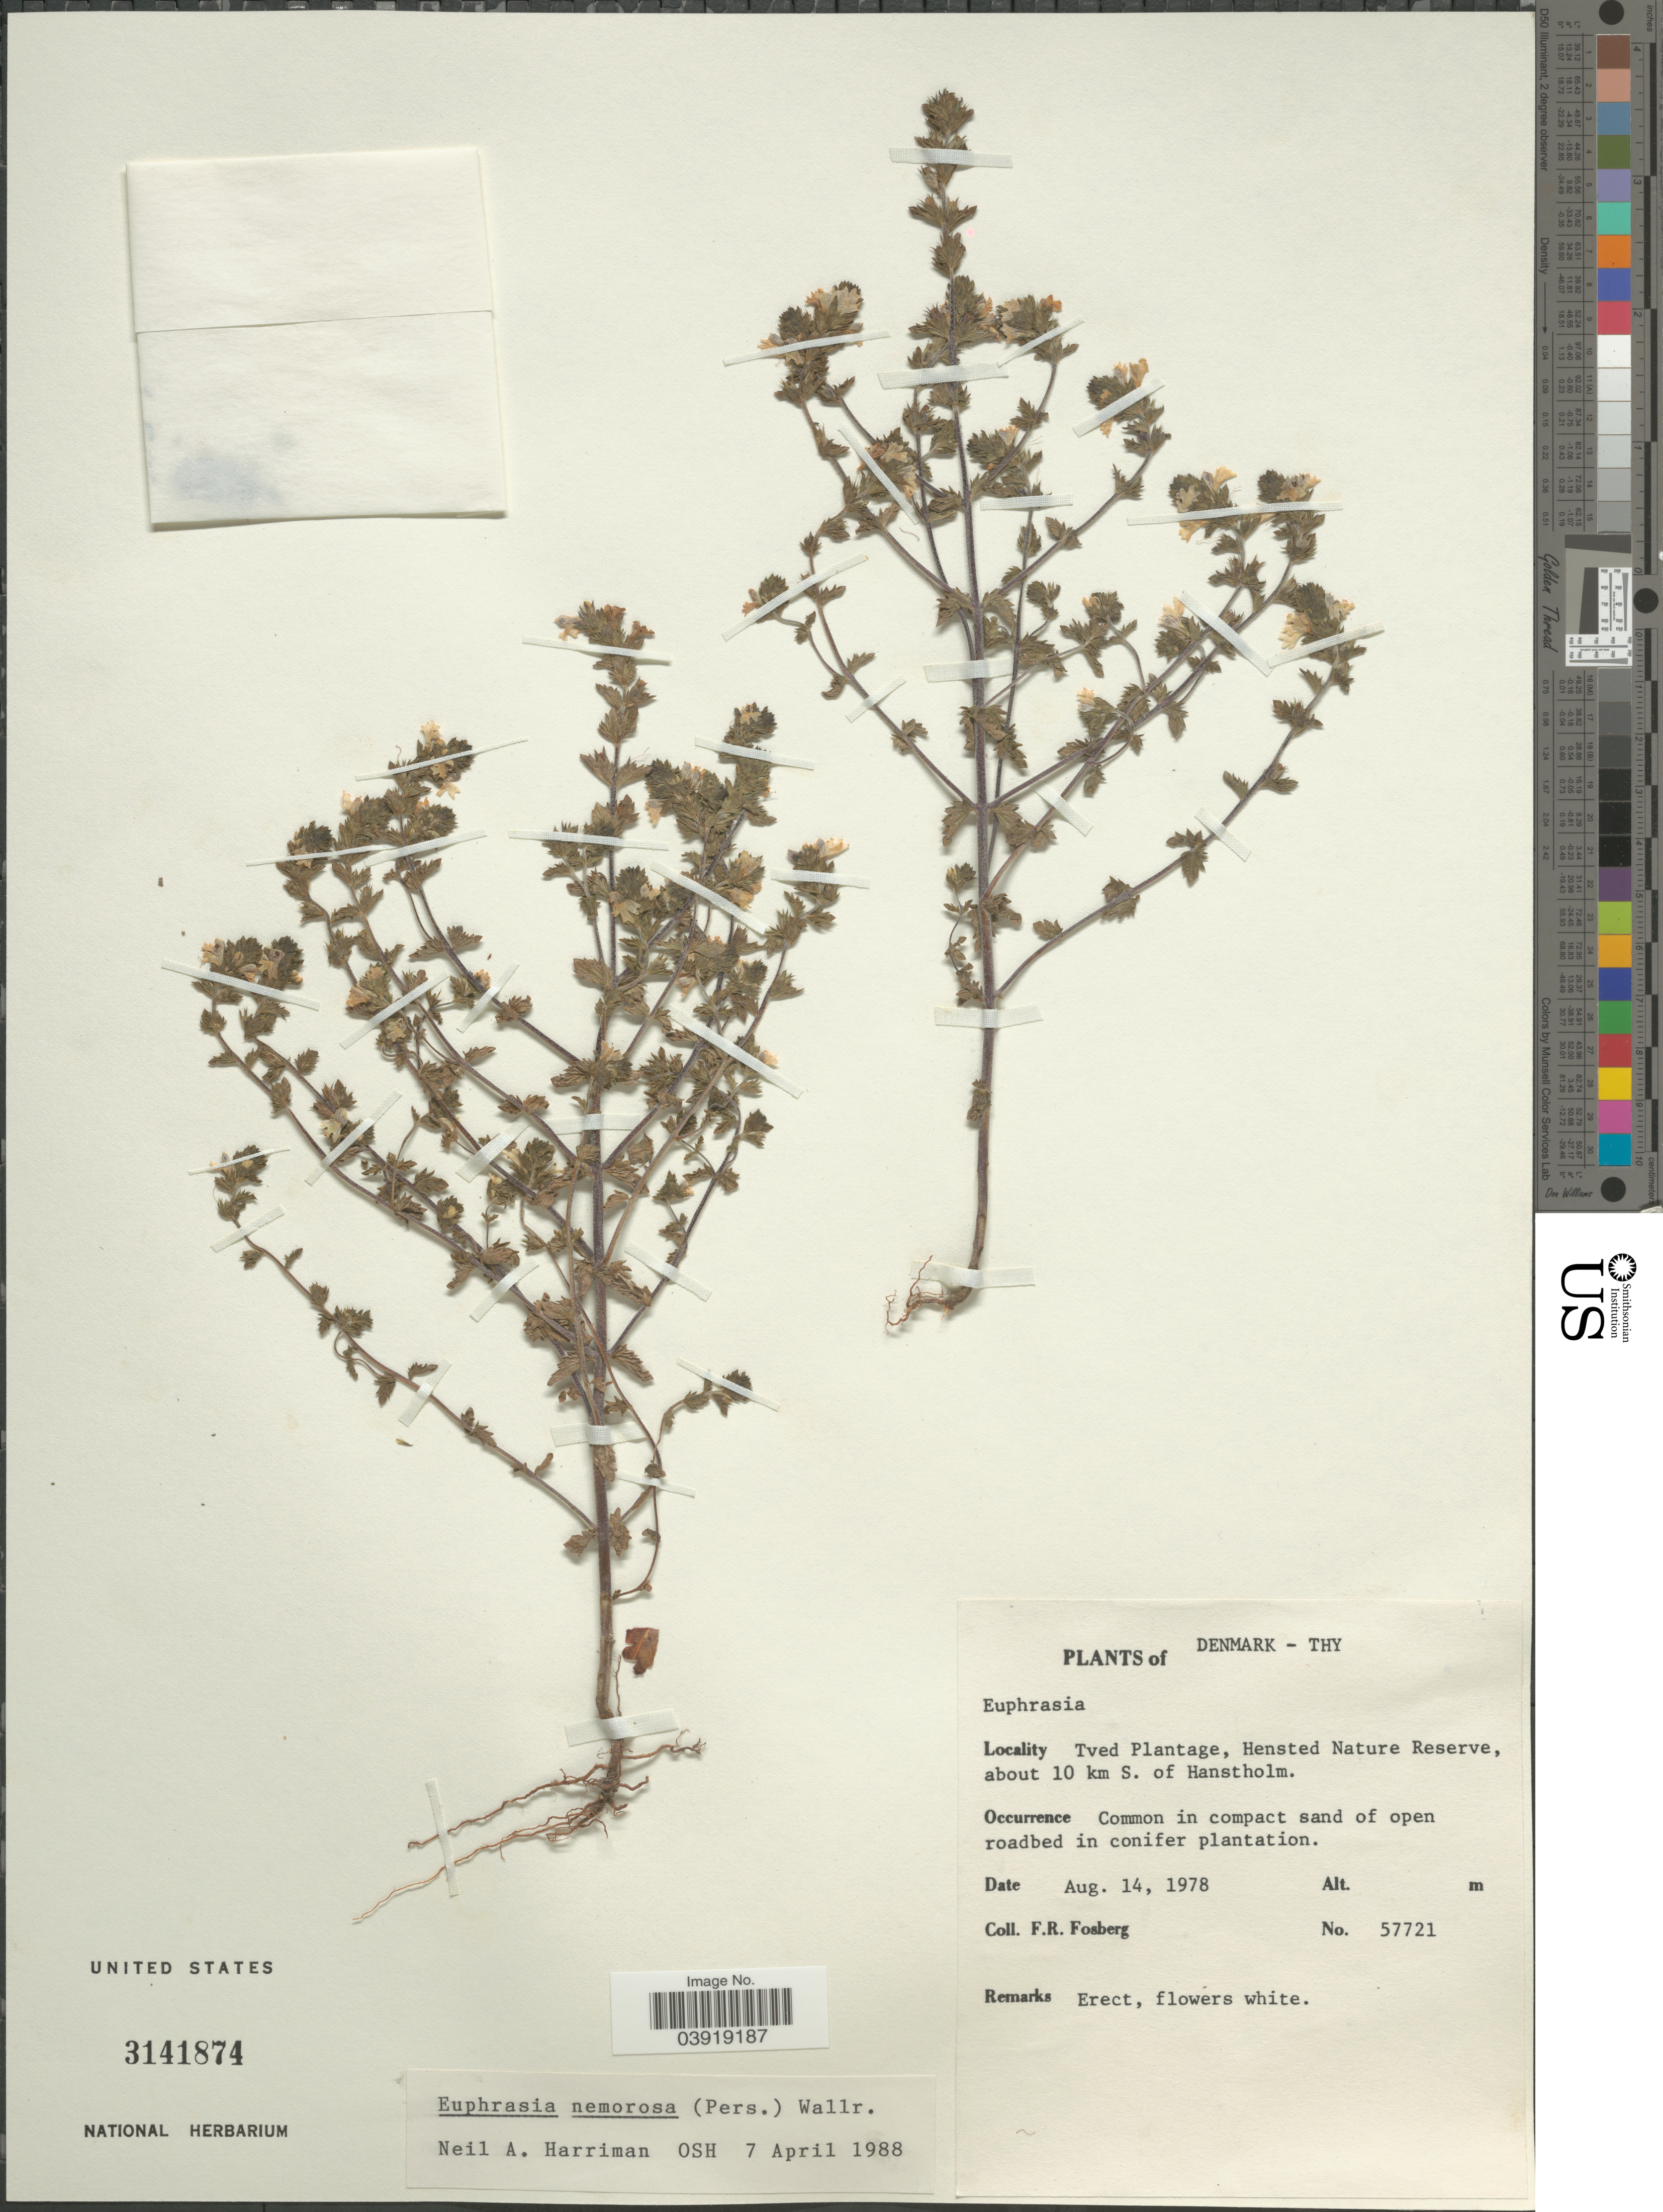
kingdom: Plantae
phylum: Tracheophyta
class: Magnoliopsida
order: Lamiales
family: Orobanchaceae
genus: Euphrasia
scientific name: Euphrasia nemorosa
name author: (Pers.) Wallr.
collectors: F. R. Fosberg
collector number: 57721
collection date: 1978-08-14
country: Denmark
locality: Thy. Tved Plantage, Hensted Nature Reserve, about 10 km S. of Hanstholm.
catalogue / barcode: US 3141874